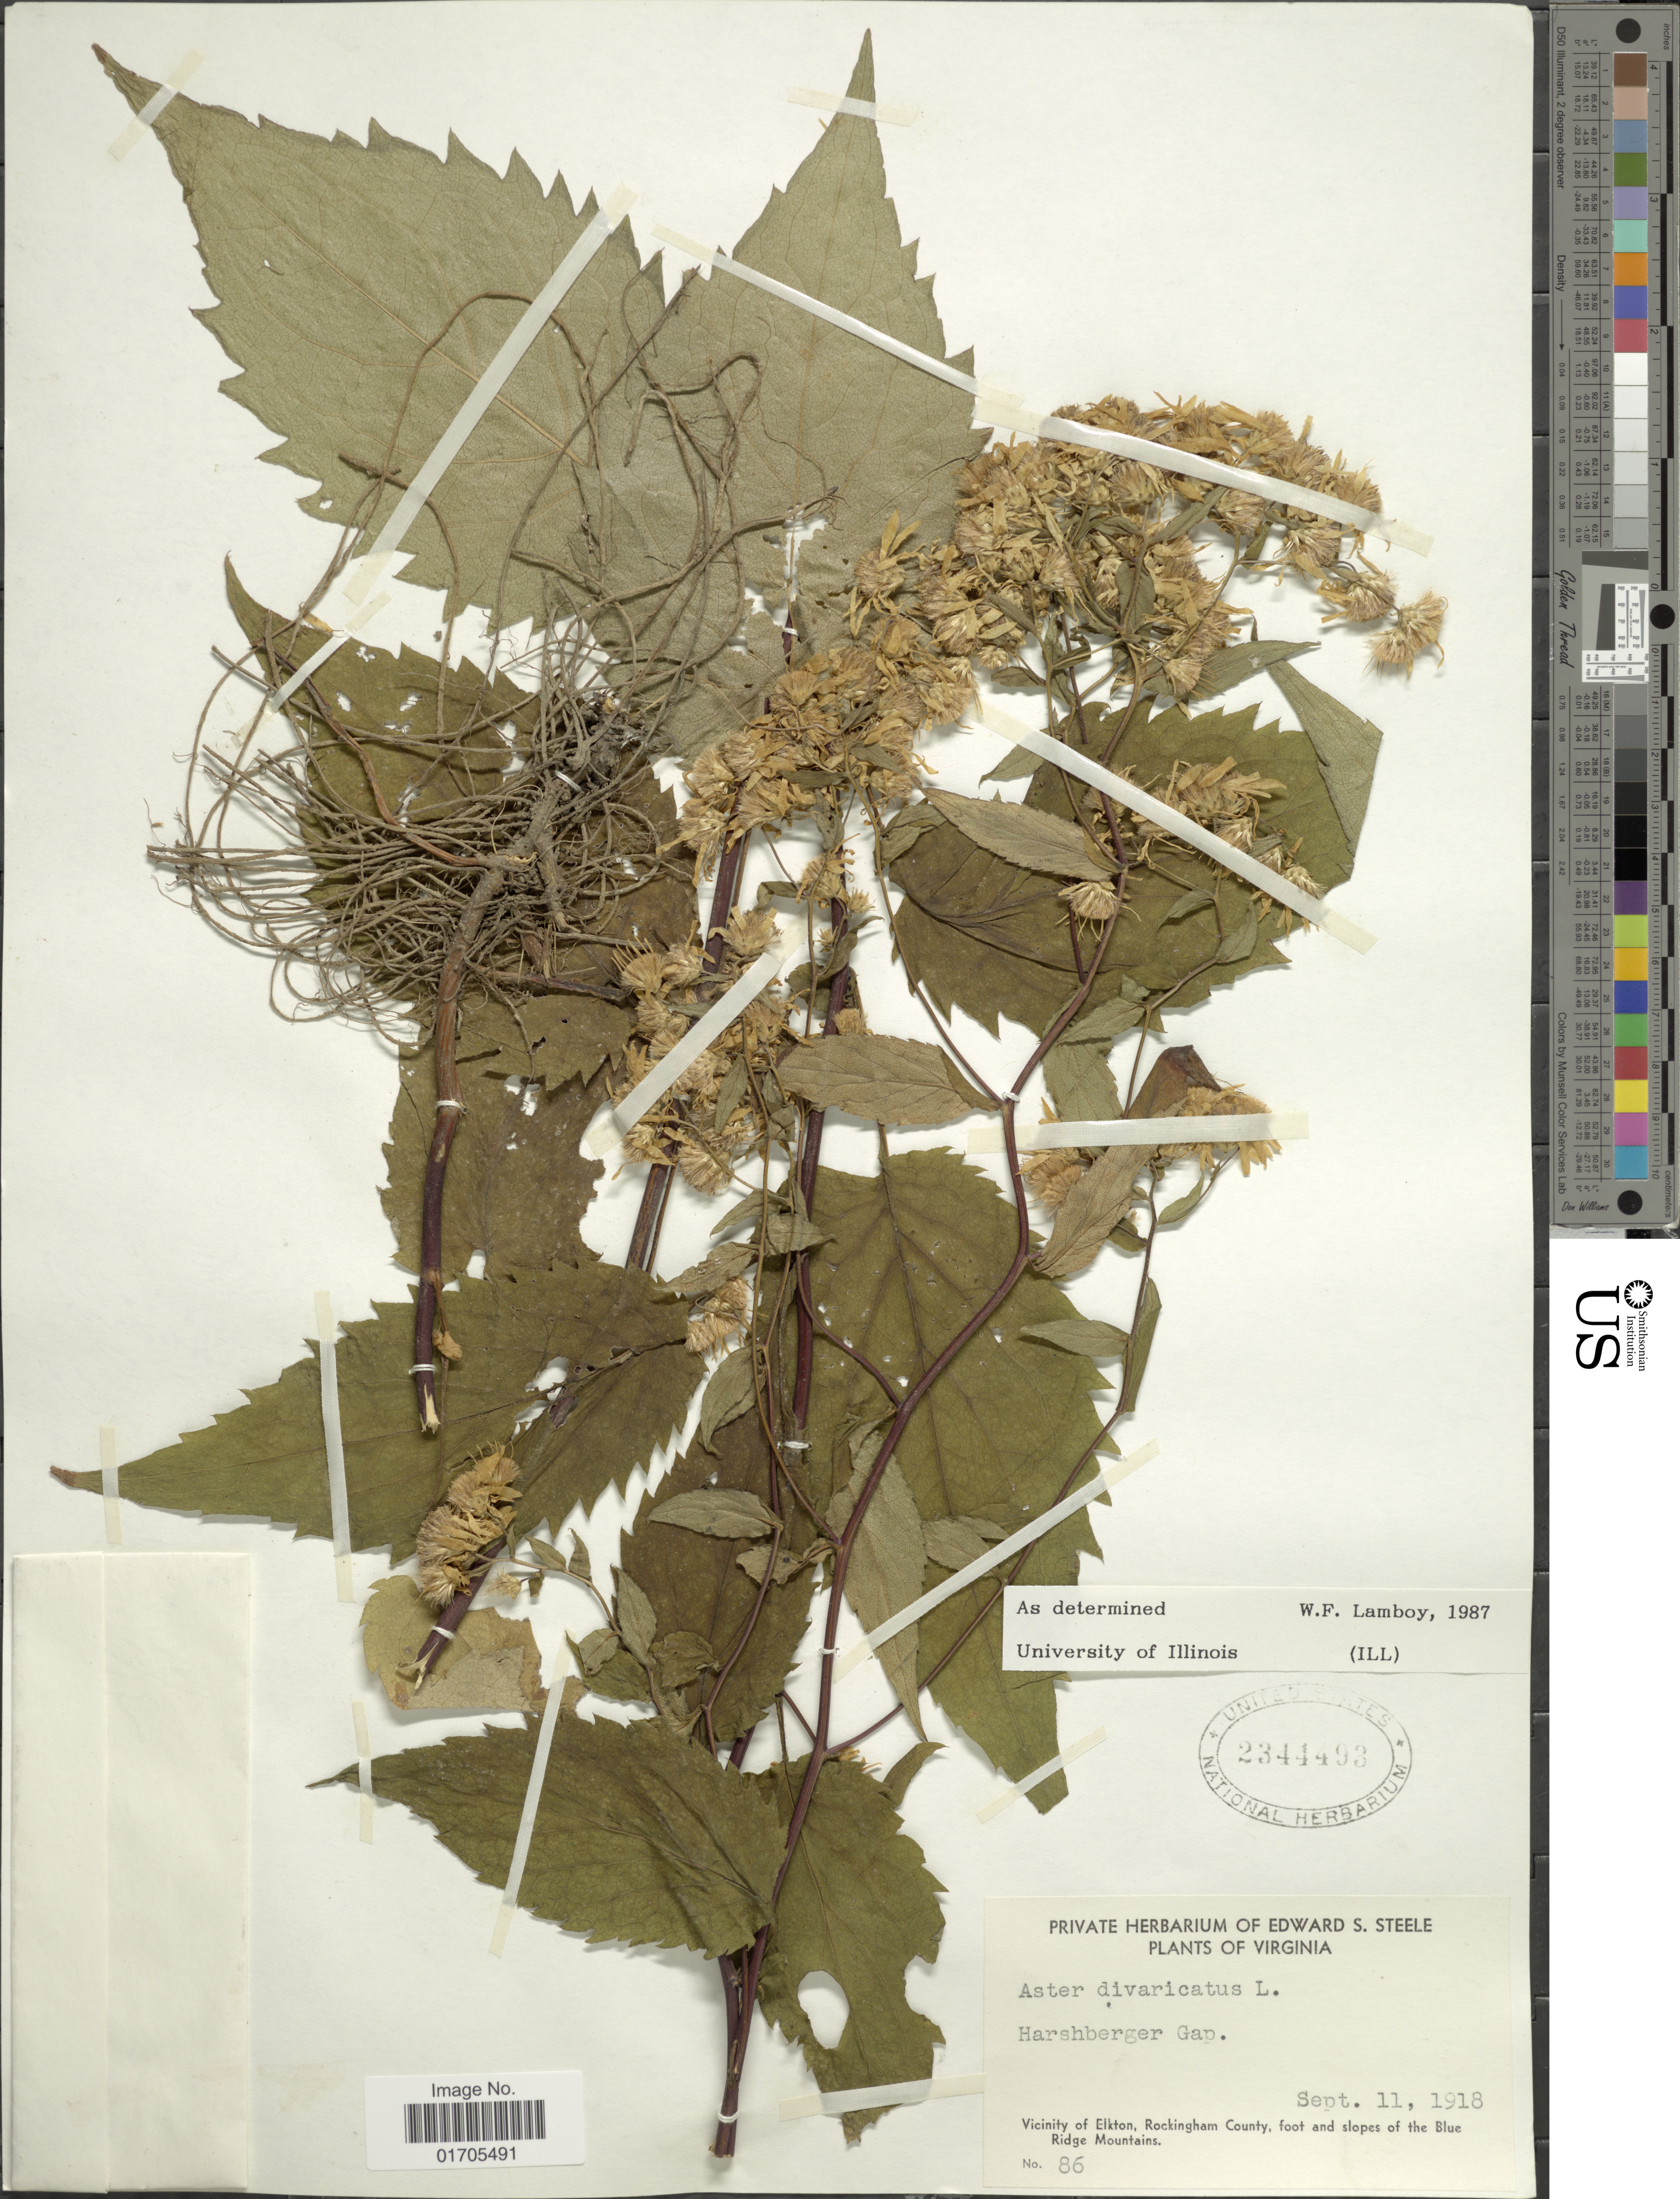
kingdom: Plantae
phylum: Tracheophyta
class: Magnoliopsida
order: Asterales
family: Asteraceae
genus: Eurybia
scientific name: Eurybia divaricata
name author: (L.) G.L. Nesom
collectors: ex herb. Edward S. Steele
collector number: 86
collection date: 1918-09-11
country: United States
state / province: Virginia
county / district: Rockingham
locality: Virginia. Harshberger Gap. Vicinity of Elkton, Rockingham County, foot and slopes of the Blue Ridge Mountains.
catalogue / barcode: US 2344493